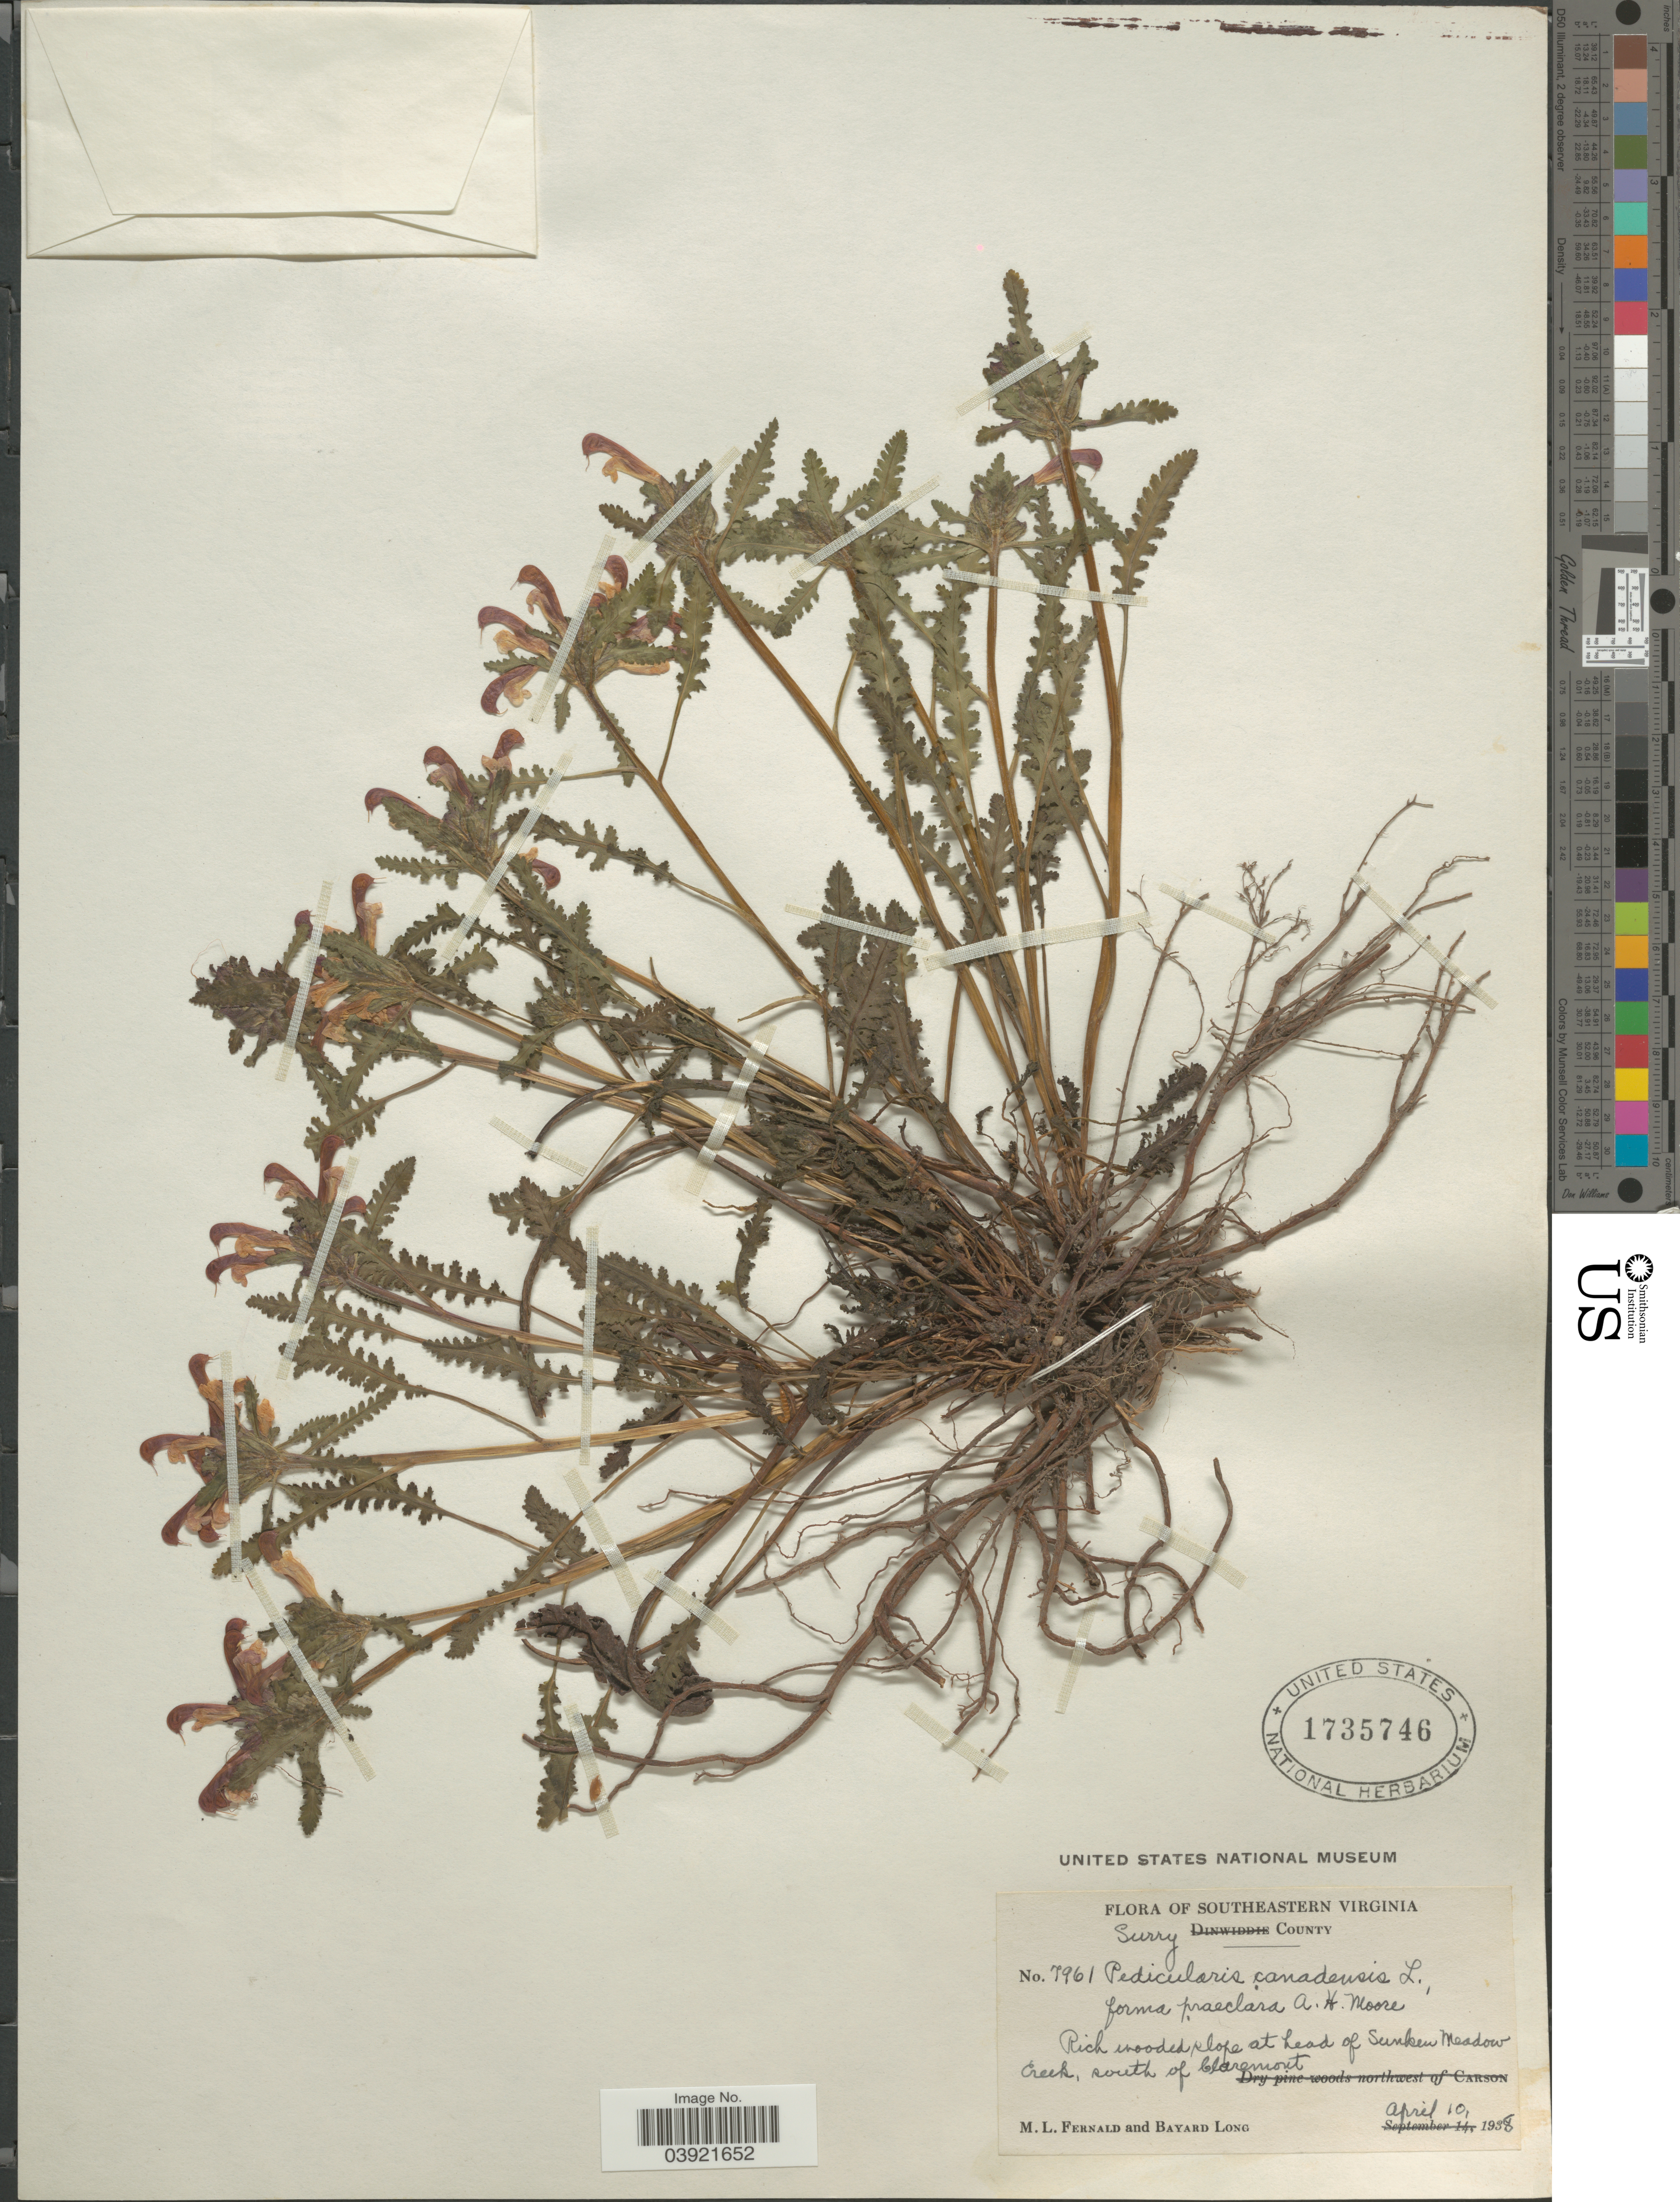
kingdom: Plantae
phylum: Tracheophyta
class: Magnoliopsida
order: Lamiales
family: Orobanchaceae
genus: Pedicularis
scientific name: Pedicularis canadensis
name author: L.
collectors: M. L. Fernald & B. Long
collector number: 7961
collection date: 1938-04-10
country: United States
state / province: Virginia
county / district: Surry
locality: Southeastern Virginia. Surry County. At head of Sunken Meadow Creek, south of Claremont.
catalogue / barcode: US 1735746